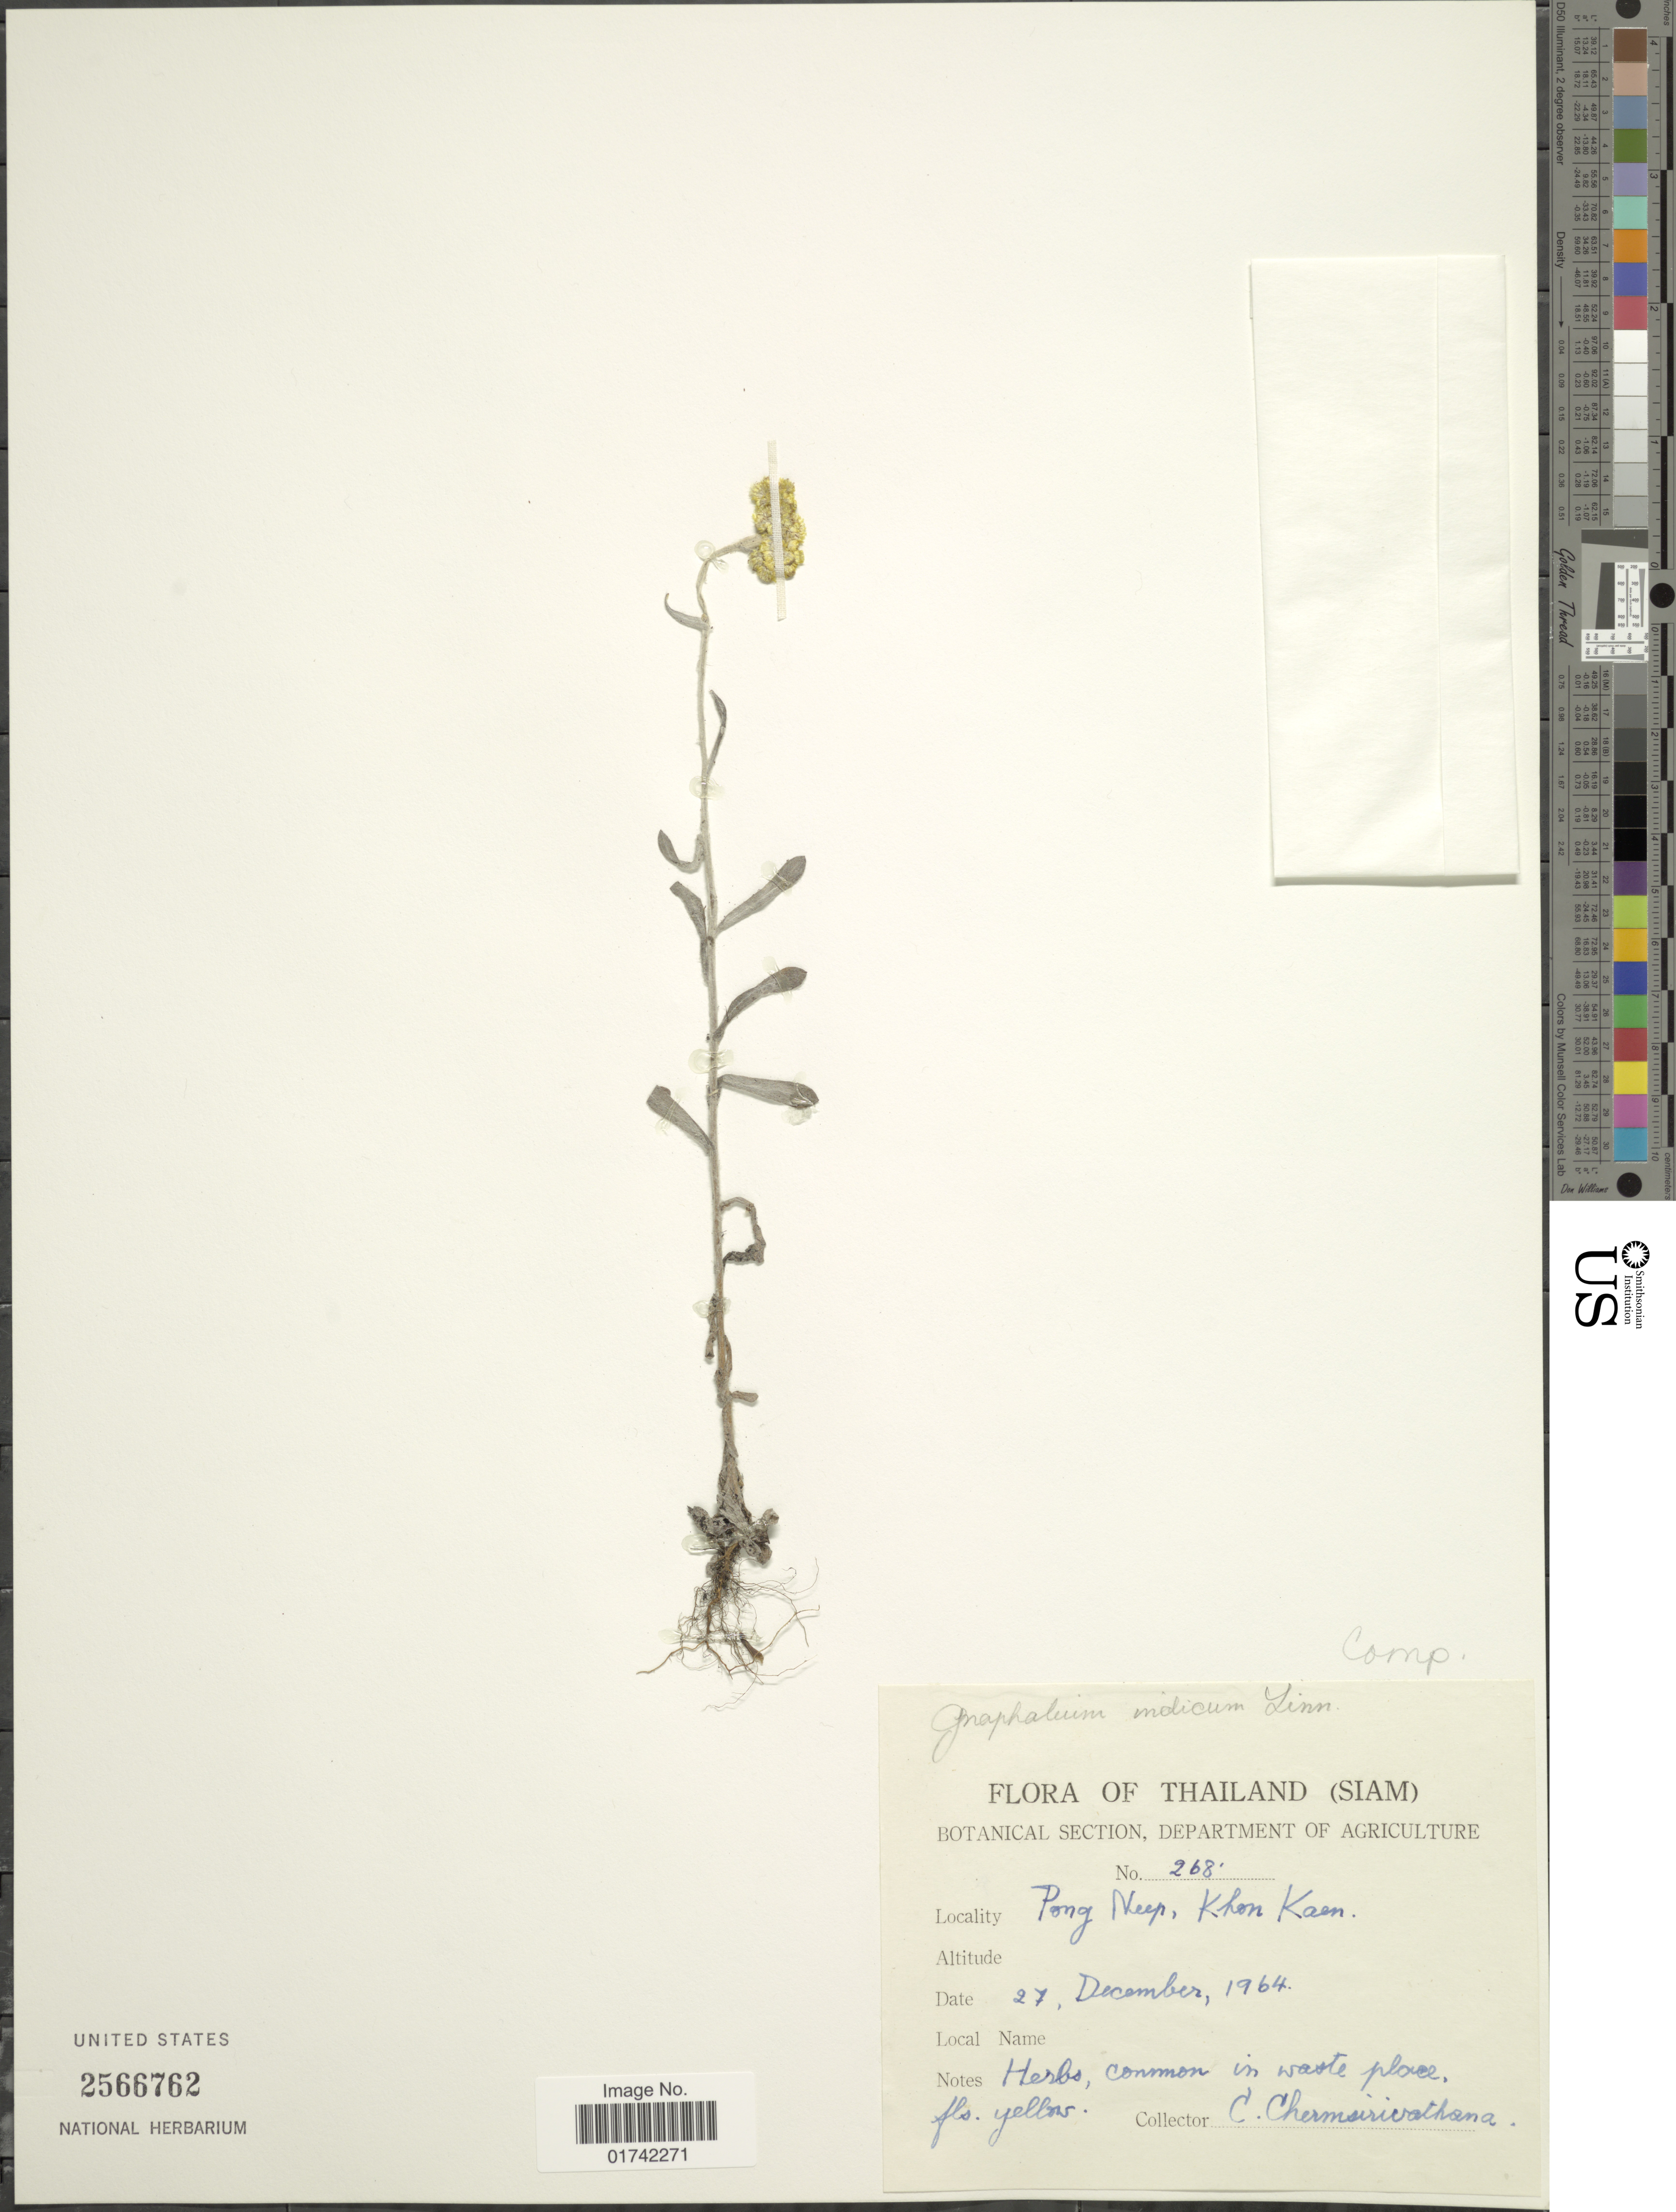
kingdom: Plantae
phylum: Tracheophyta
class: Magnoliopsida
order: Asterales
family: Asteraceae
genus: Helichrysum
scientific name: Helichrysum indicum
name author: (L.) Grierson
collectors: C. Chermsirivathana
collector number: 268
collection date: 1964-12-27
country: Thailand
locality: Siam, Pong Neep, Khon Kaen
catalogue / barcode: US 2566762